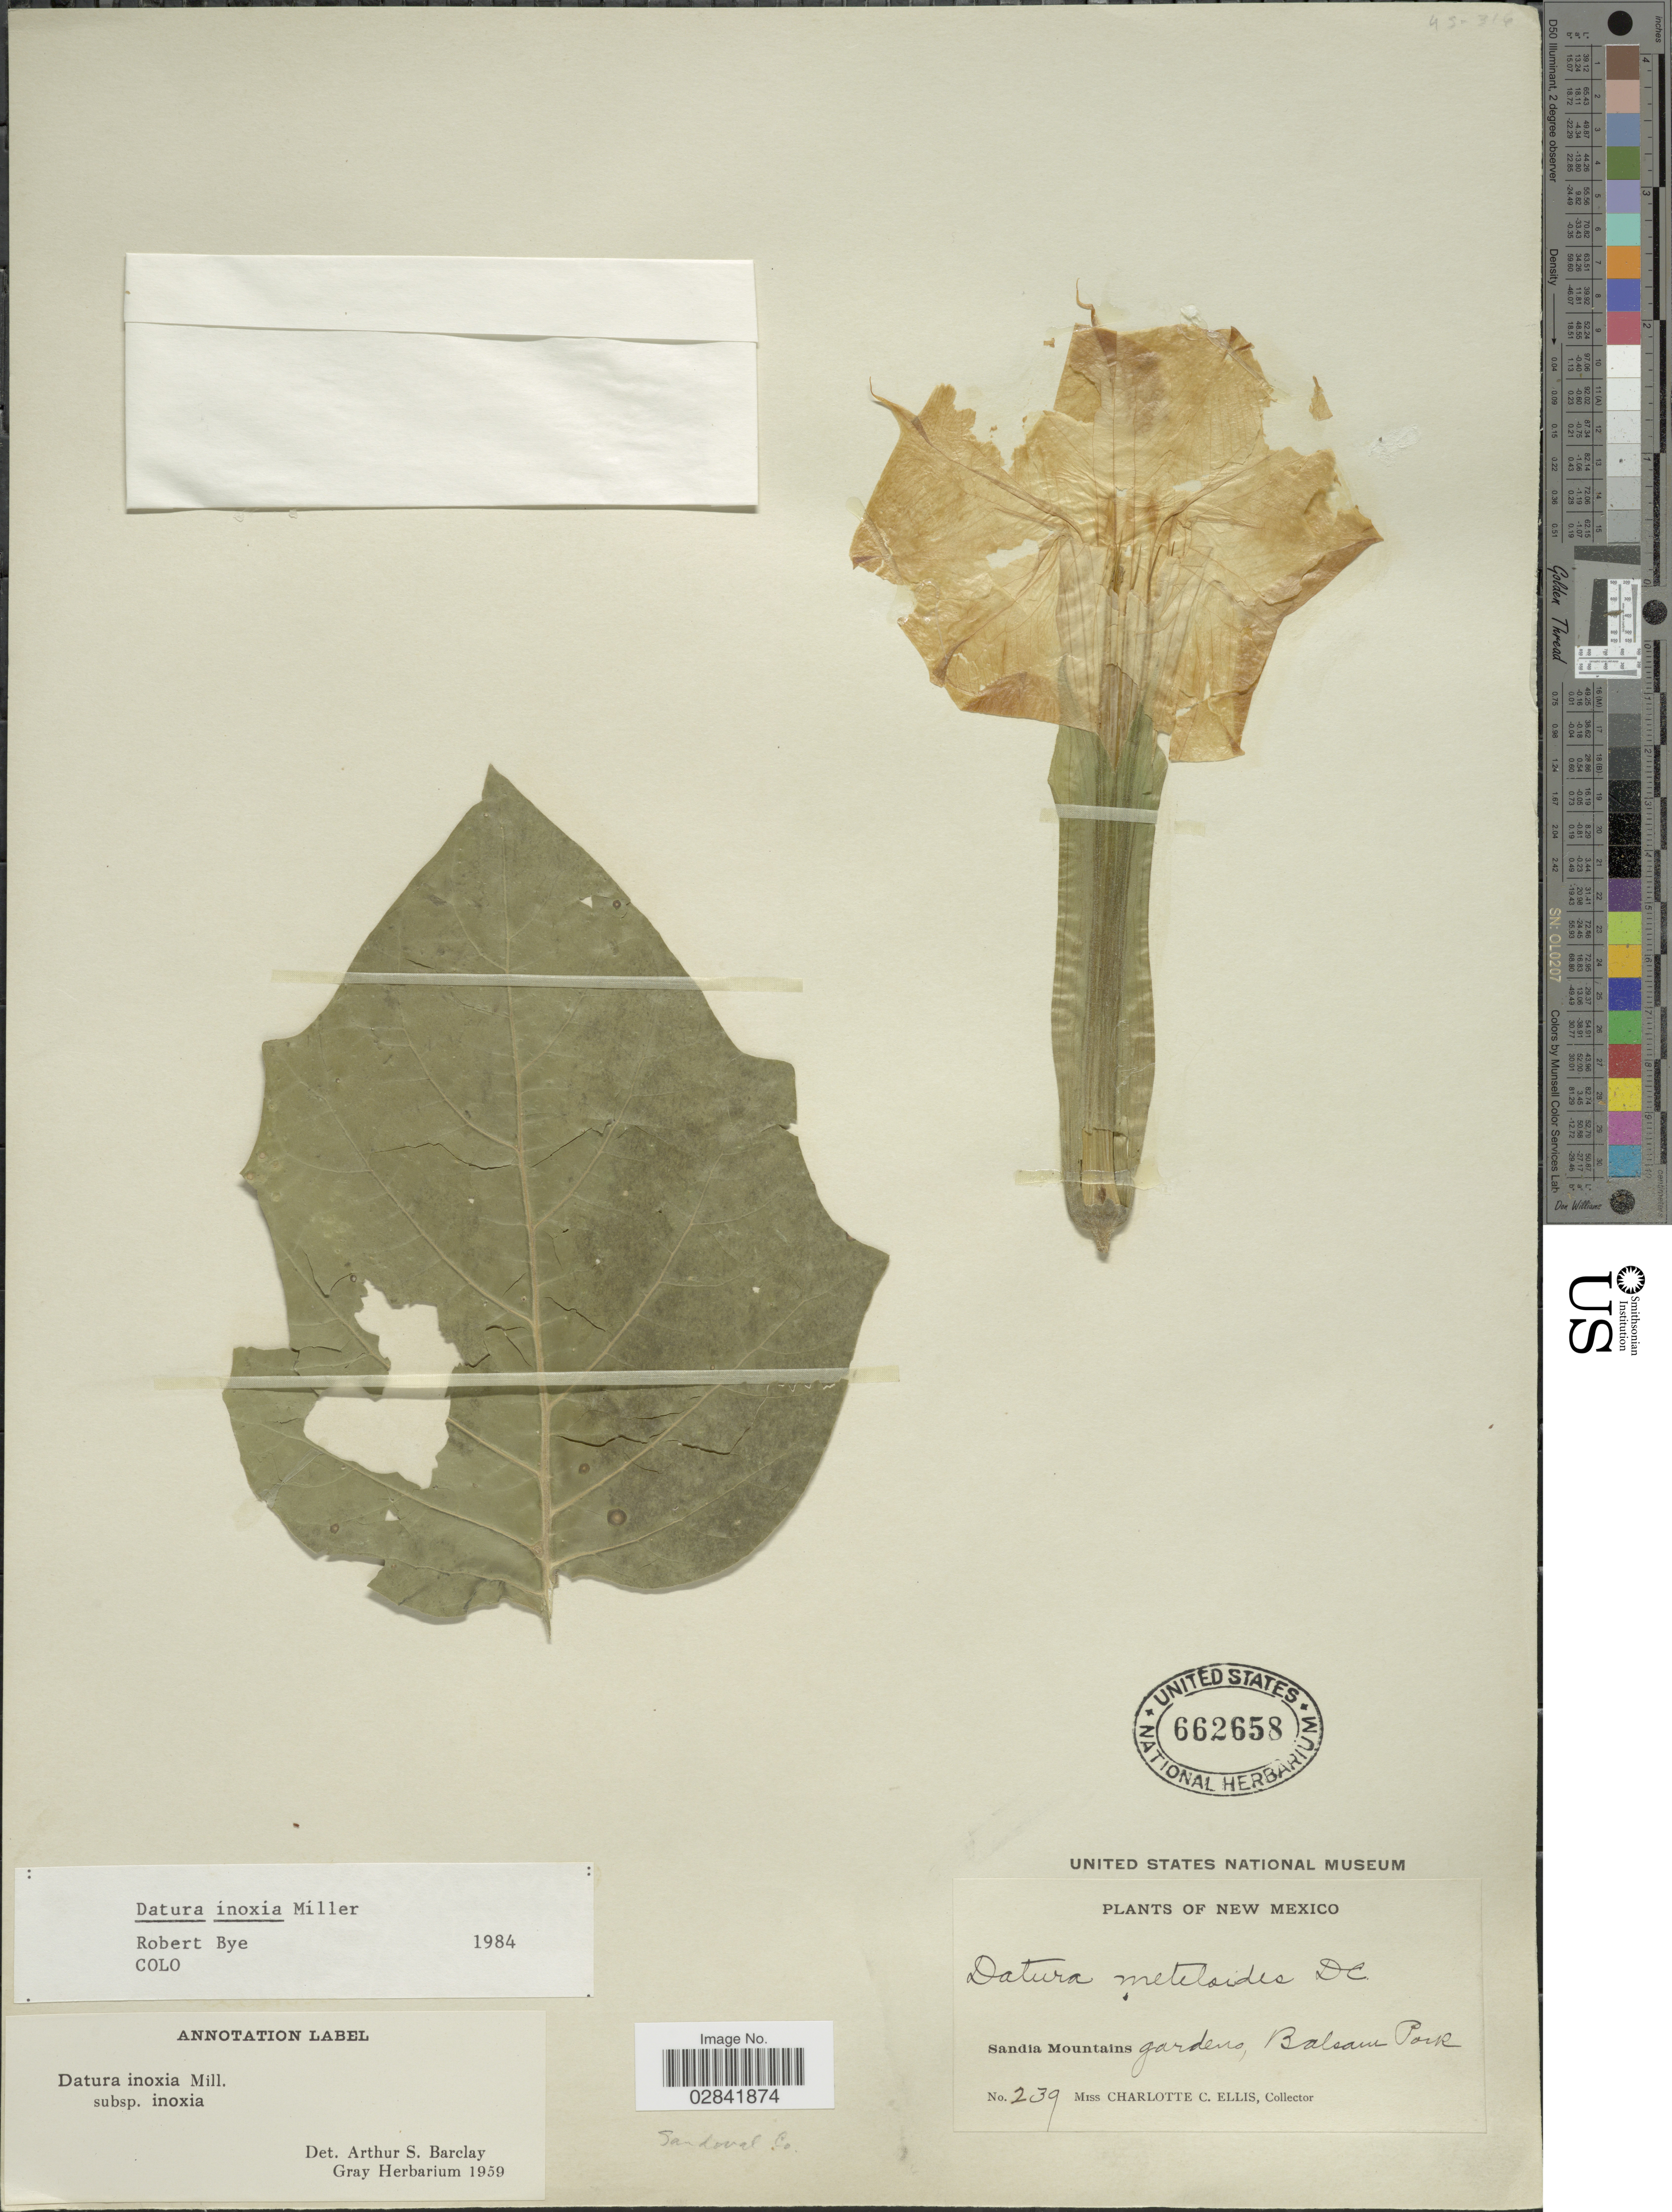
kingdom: Plantae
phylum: Tracheophyta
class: Magnoliopsida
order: Solanales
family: Solanaceae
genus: Datura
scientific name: Datura innoxia subsp. quinquecuspidata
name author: (Torr.) A.S. Barclay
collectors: C. C. Ellis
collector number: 239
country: United States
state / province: New Mexico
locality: Sandia Mountains gardens, Balsam Park. Sandoval Co.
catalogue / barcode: US 662658